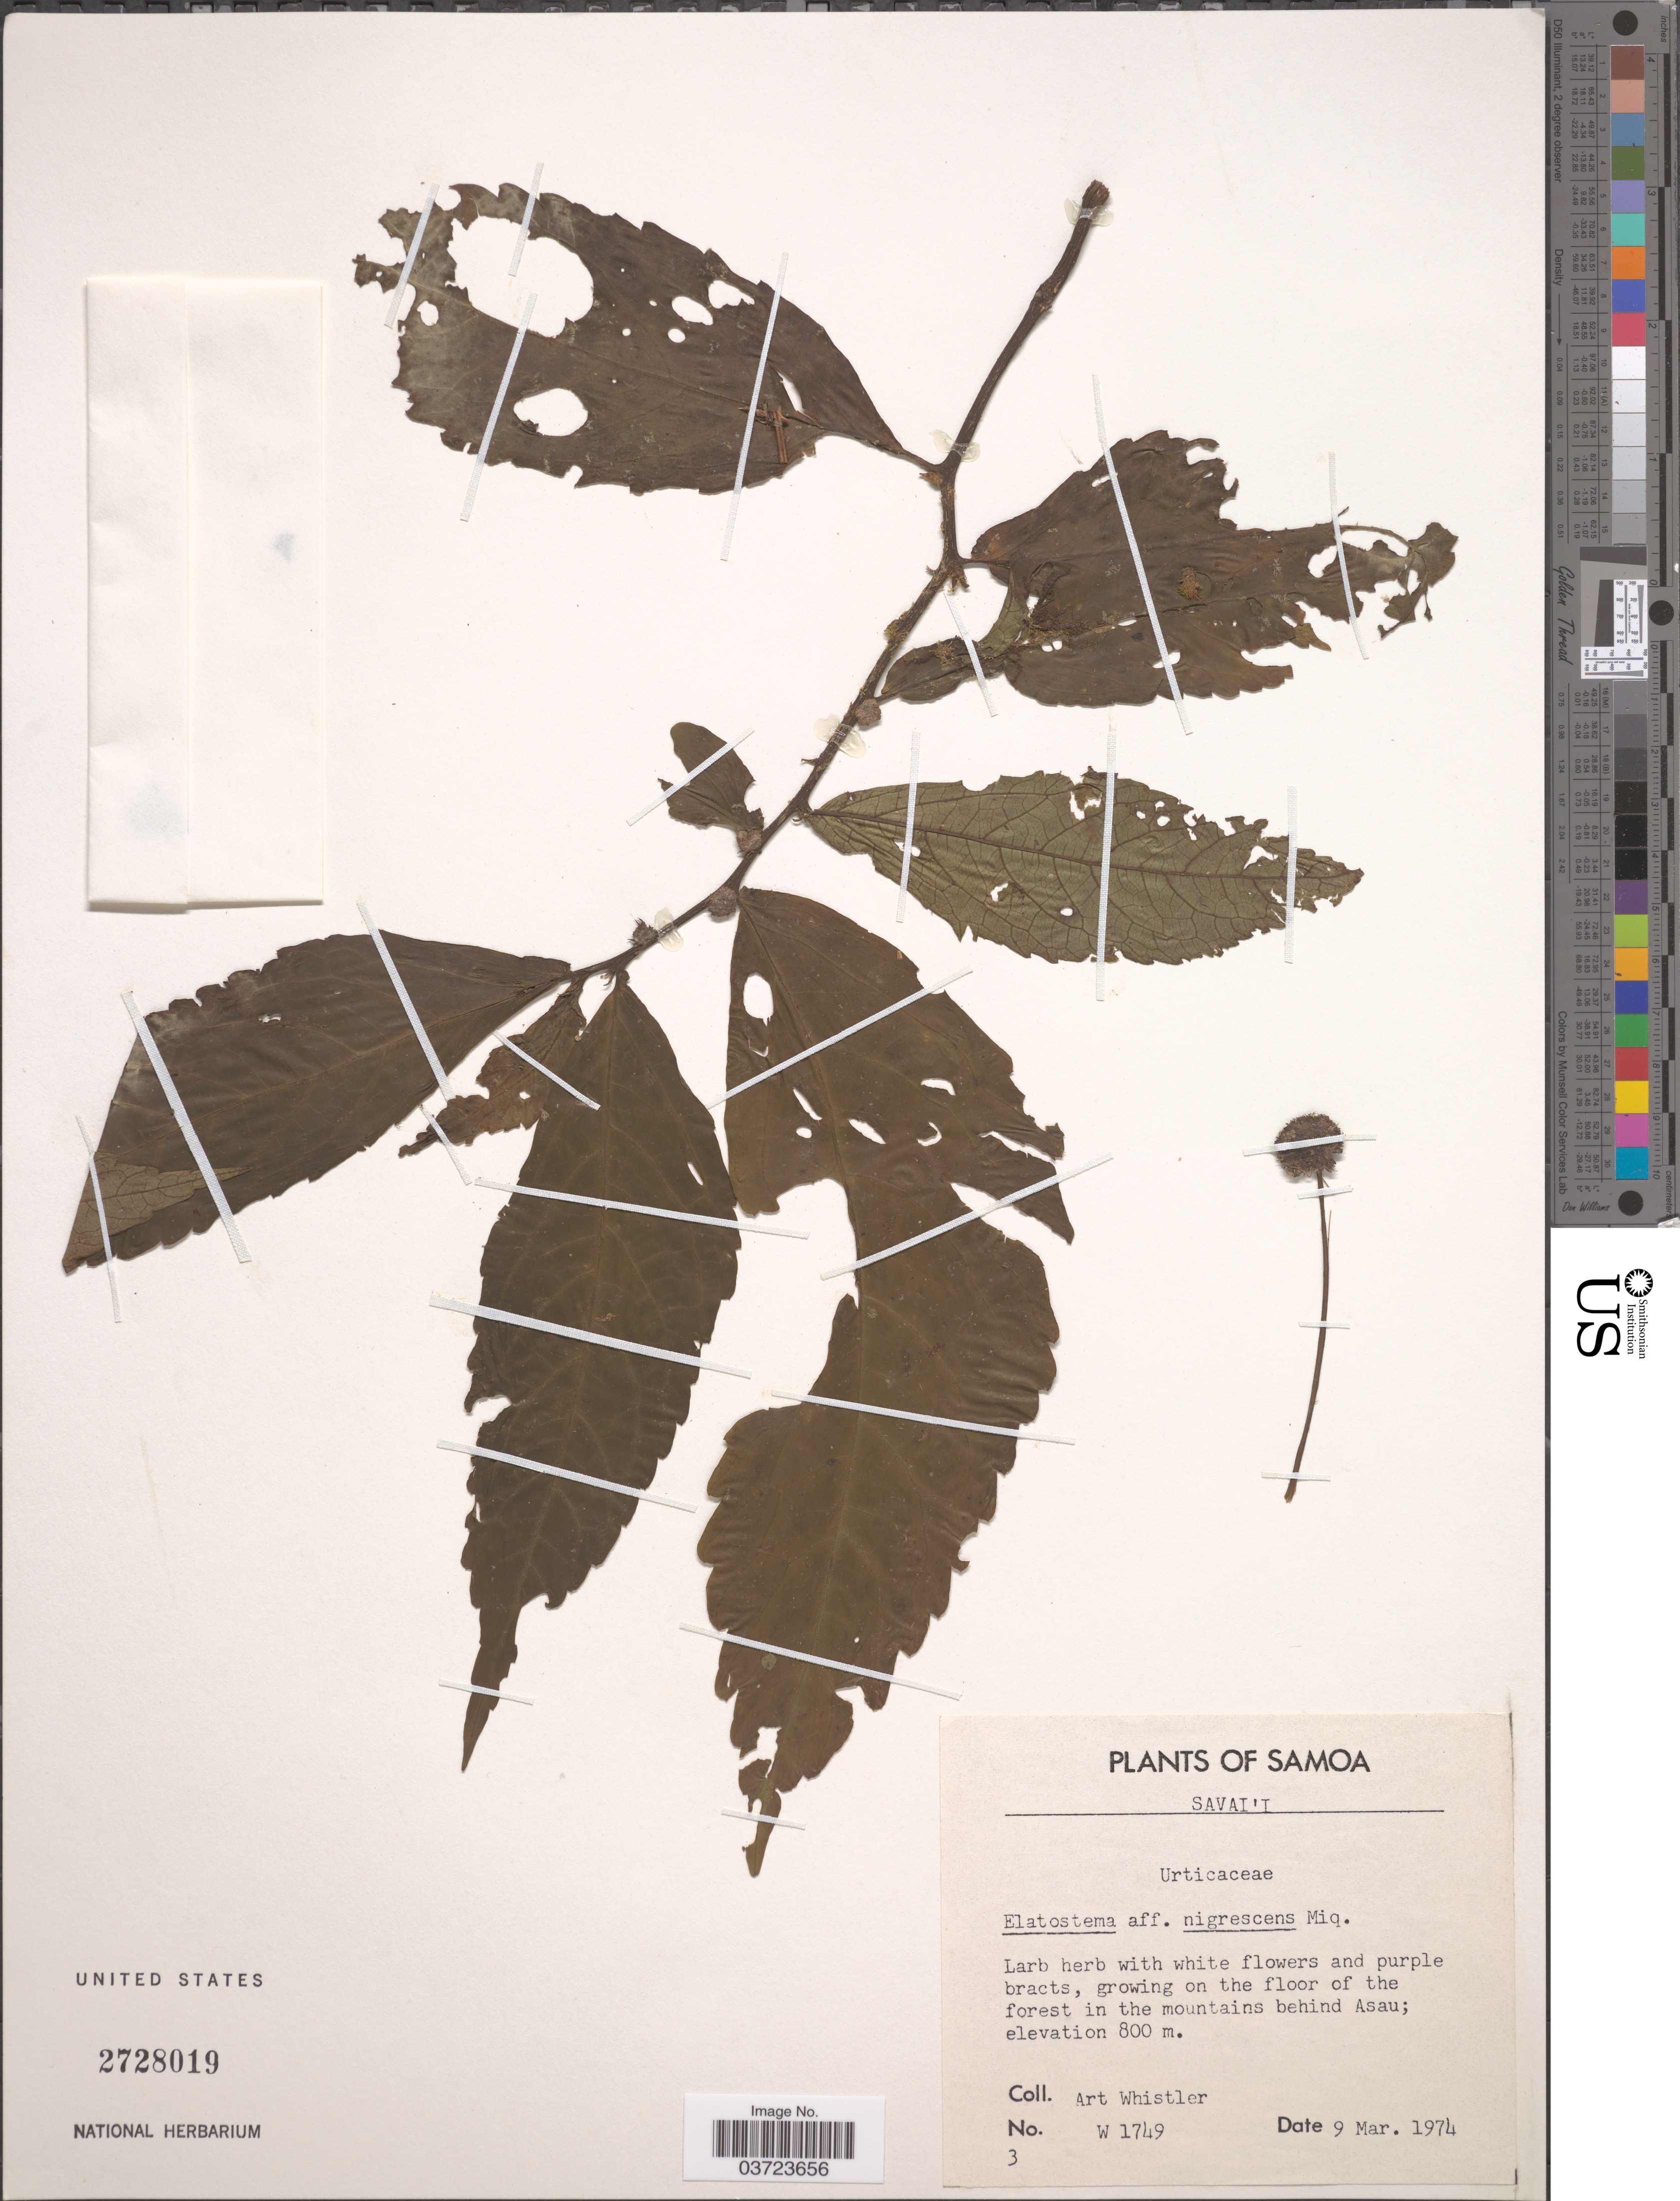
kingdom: Plantae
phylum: Tracheophyta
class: Magnoliopsida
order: Rosales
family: Urticaceae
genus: Elatostema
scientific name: Elatostema nigrescens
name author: Miq.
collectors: A. Whistler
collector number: W 1749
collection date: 1974-03-09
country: Samoa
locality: Samoa. Savai'i. In the mountains behind Asau.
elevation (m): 800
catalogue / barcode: US 2728019